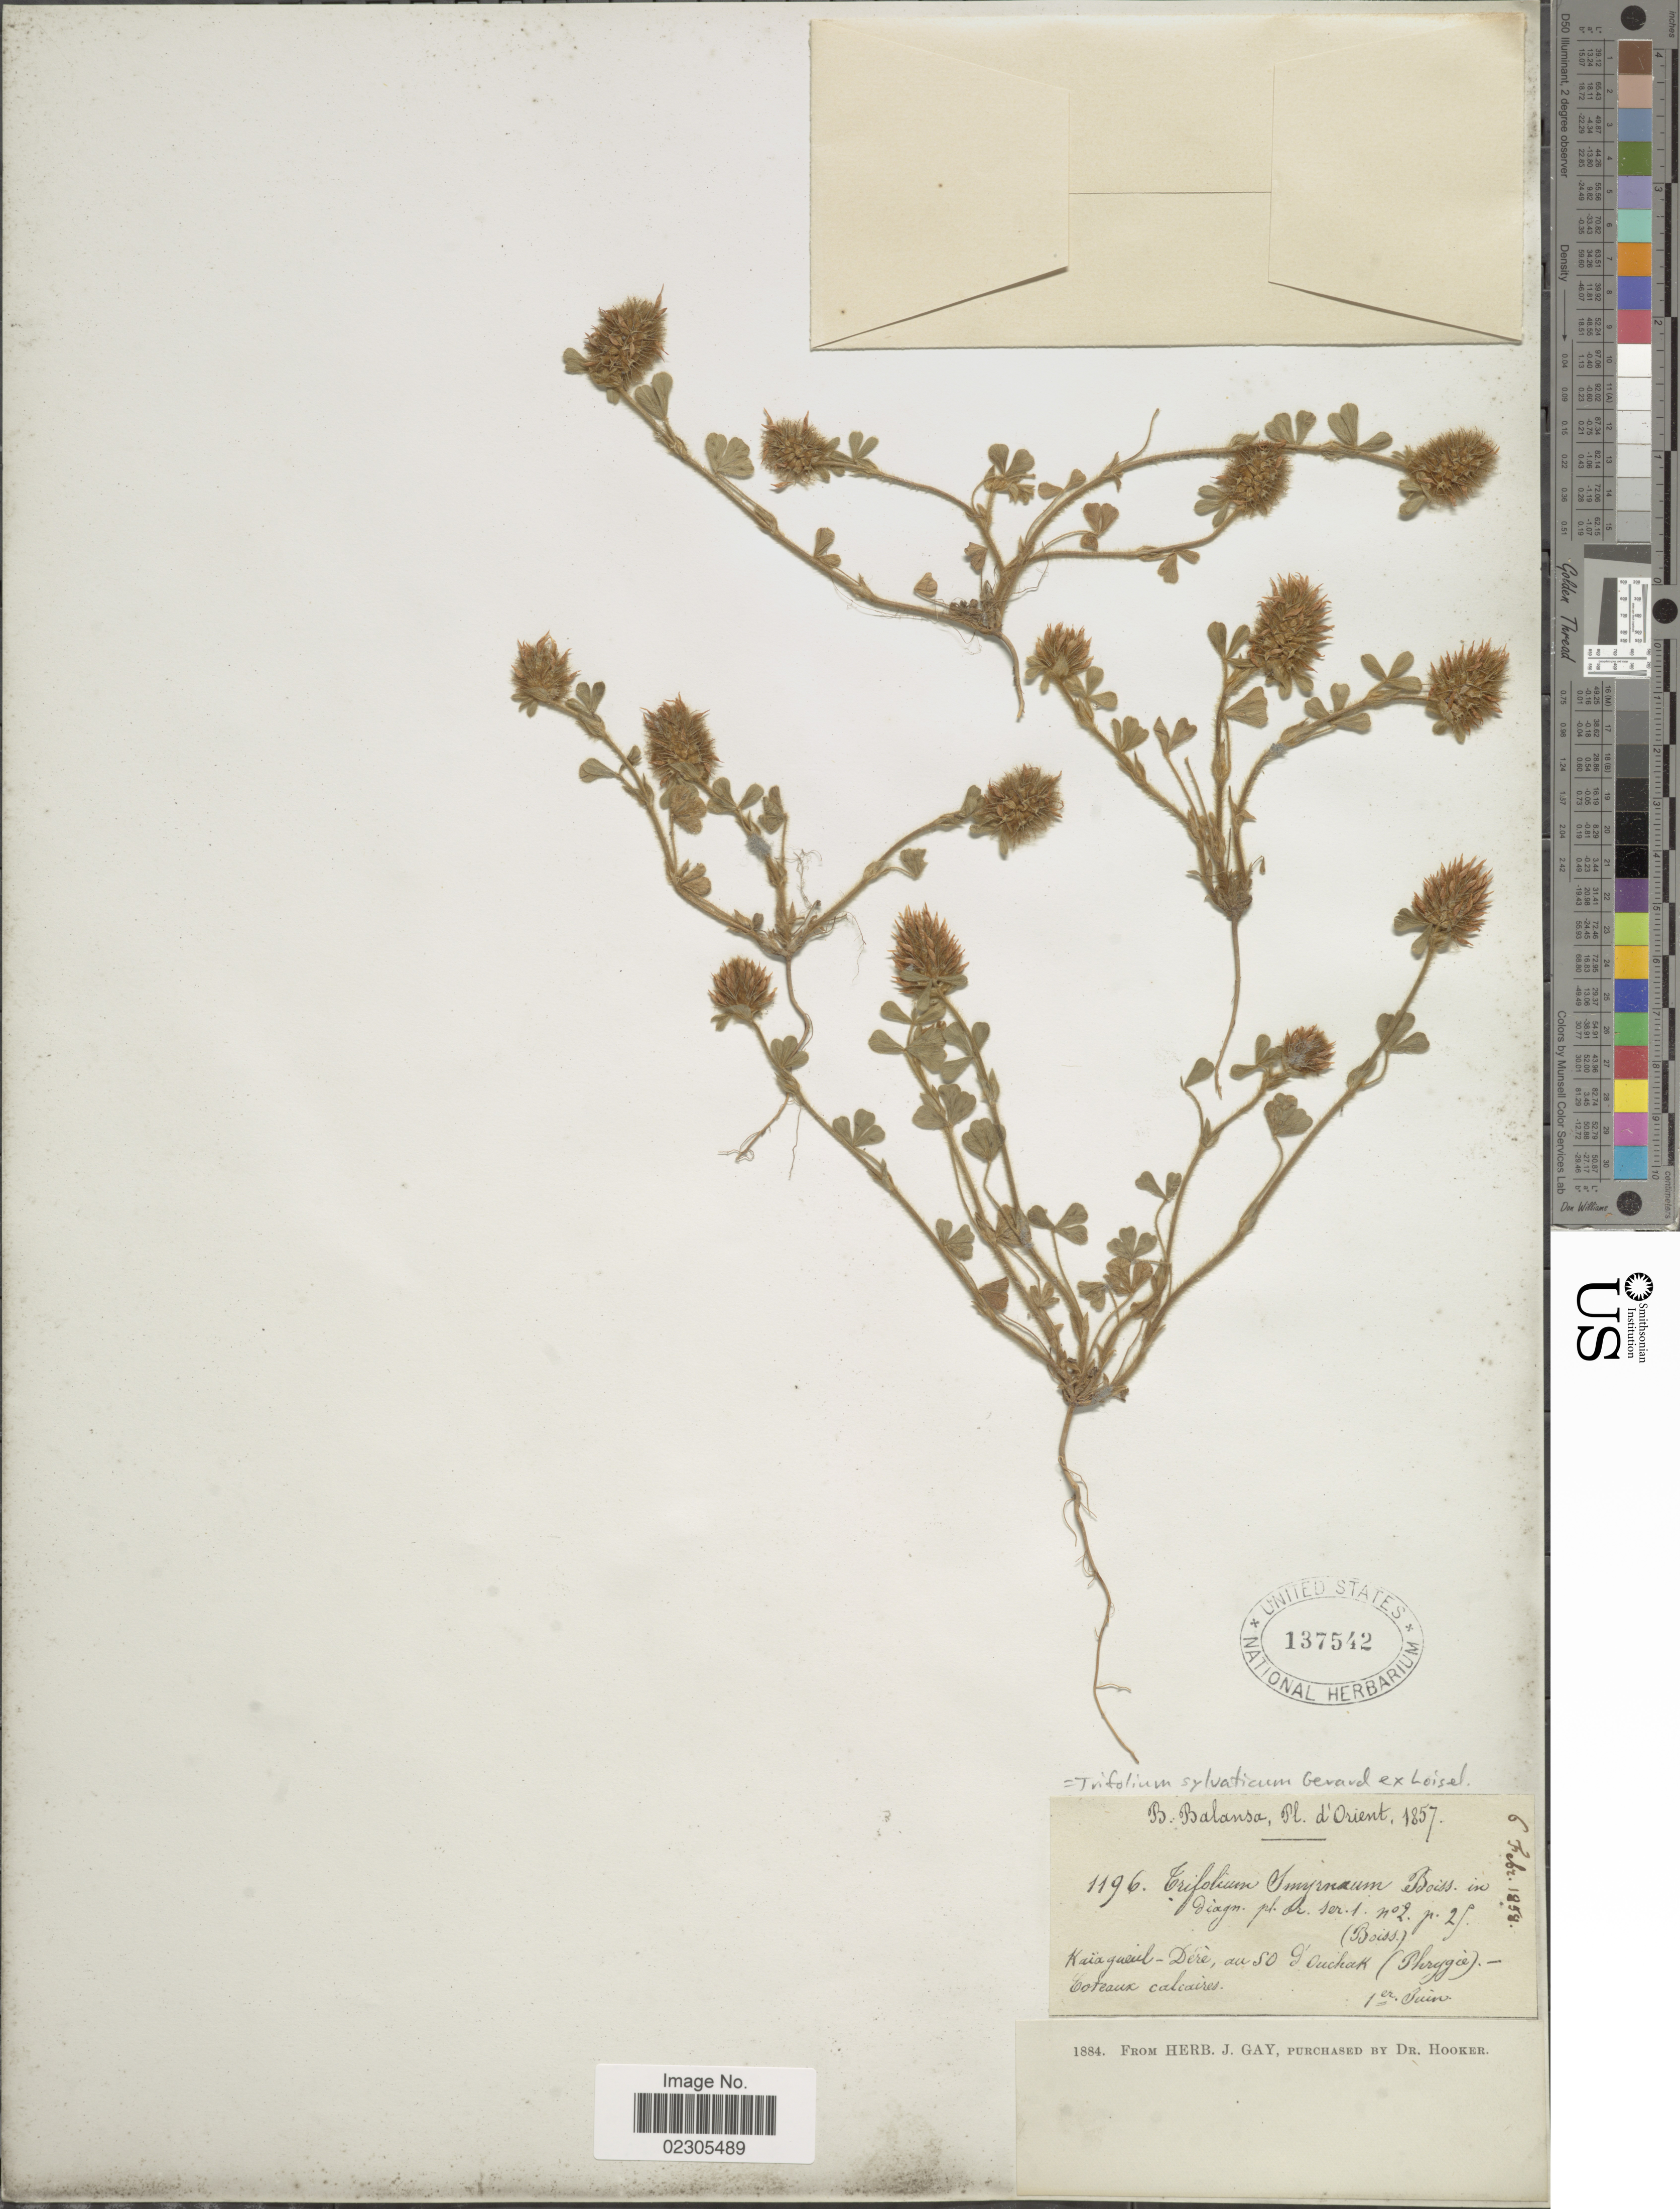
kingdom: Plantae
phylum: Tracheophyta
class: Magnoliopsida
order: Fabales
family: Fabaceae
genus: Trifolium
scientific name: Trifolium sylvaticum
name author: Gérard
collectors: B. Balansa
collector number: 1196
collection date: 1858-02-06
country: Turkey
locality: D'Orient, Kaiagueul-Dere, au SO d'Ouchak (Phrygie) Coteaux calcaires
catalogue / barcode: US 137542